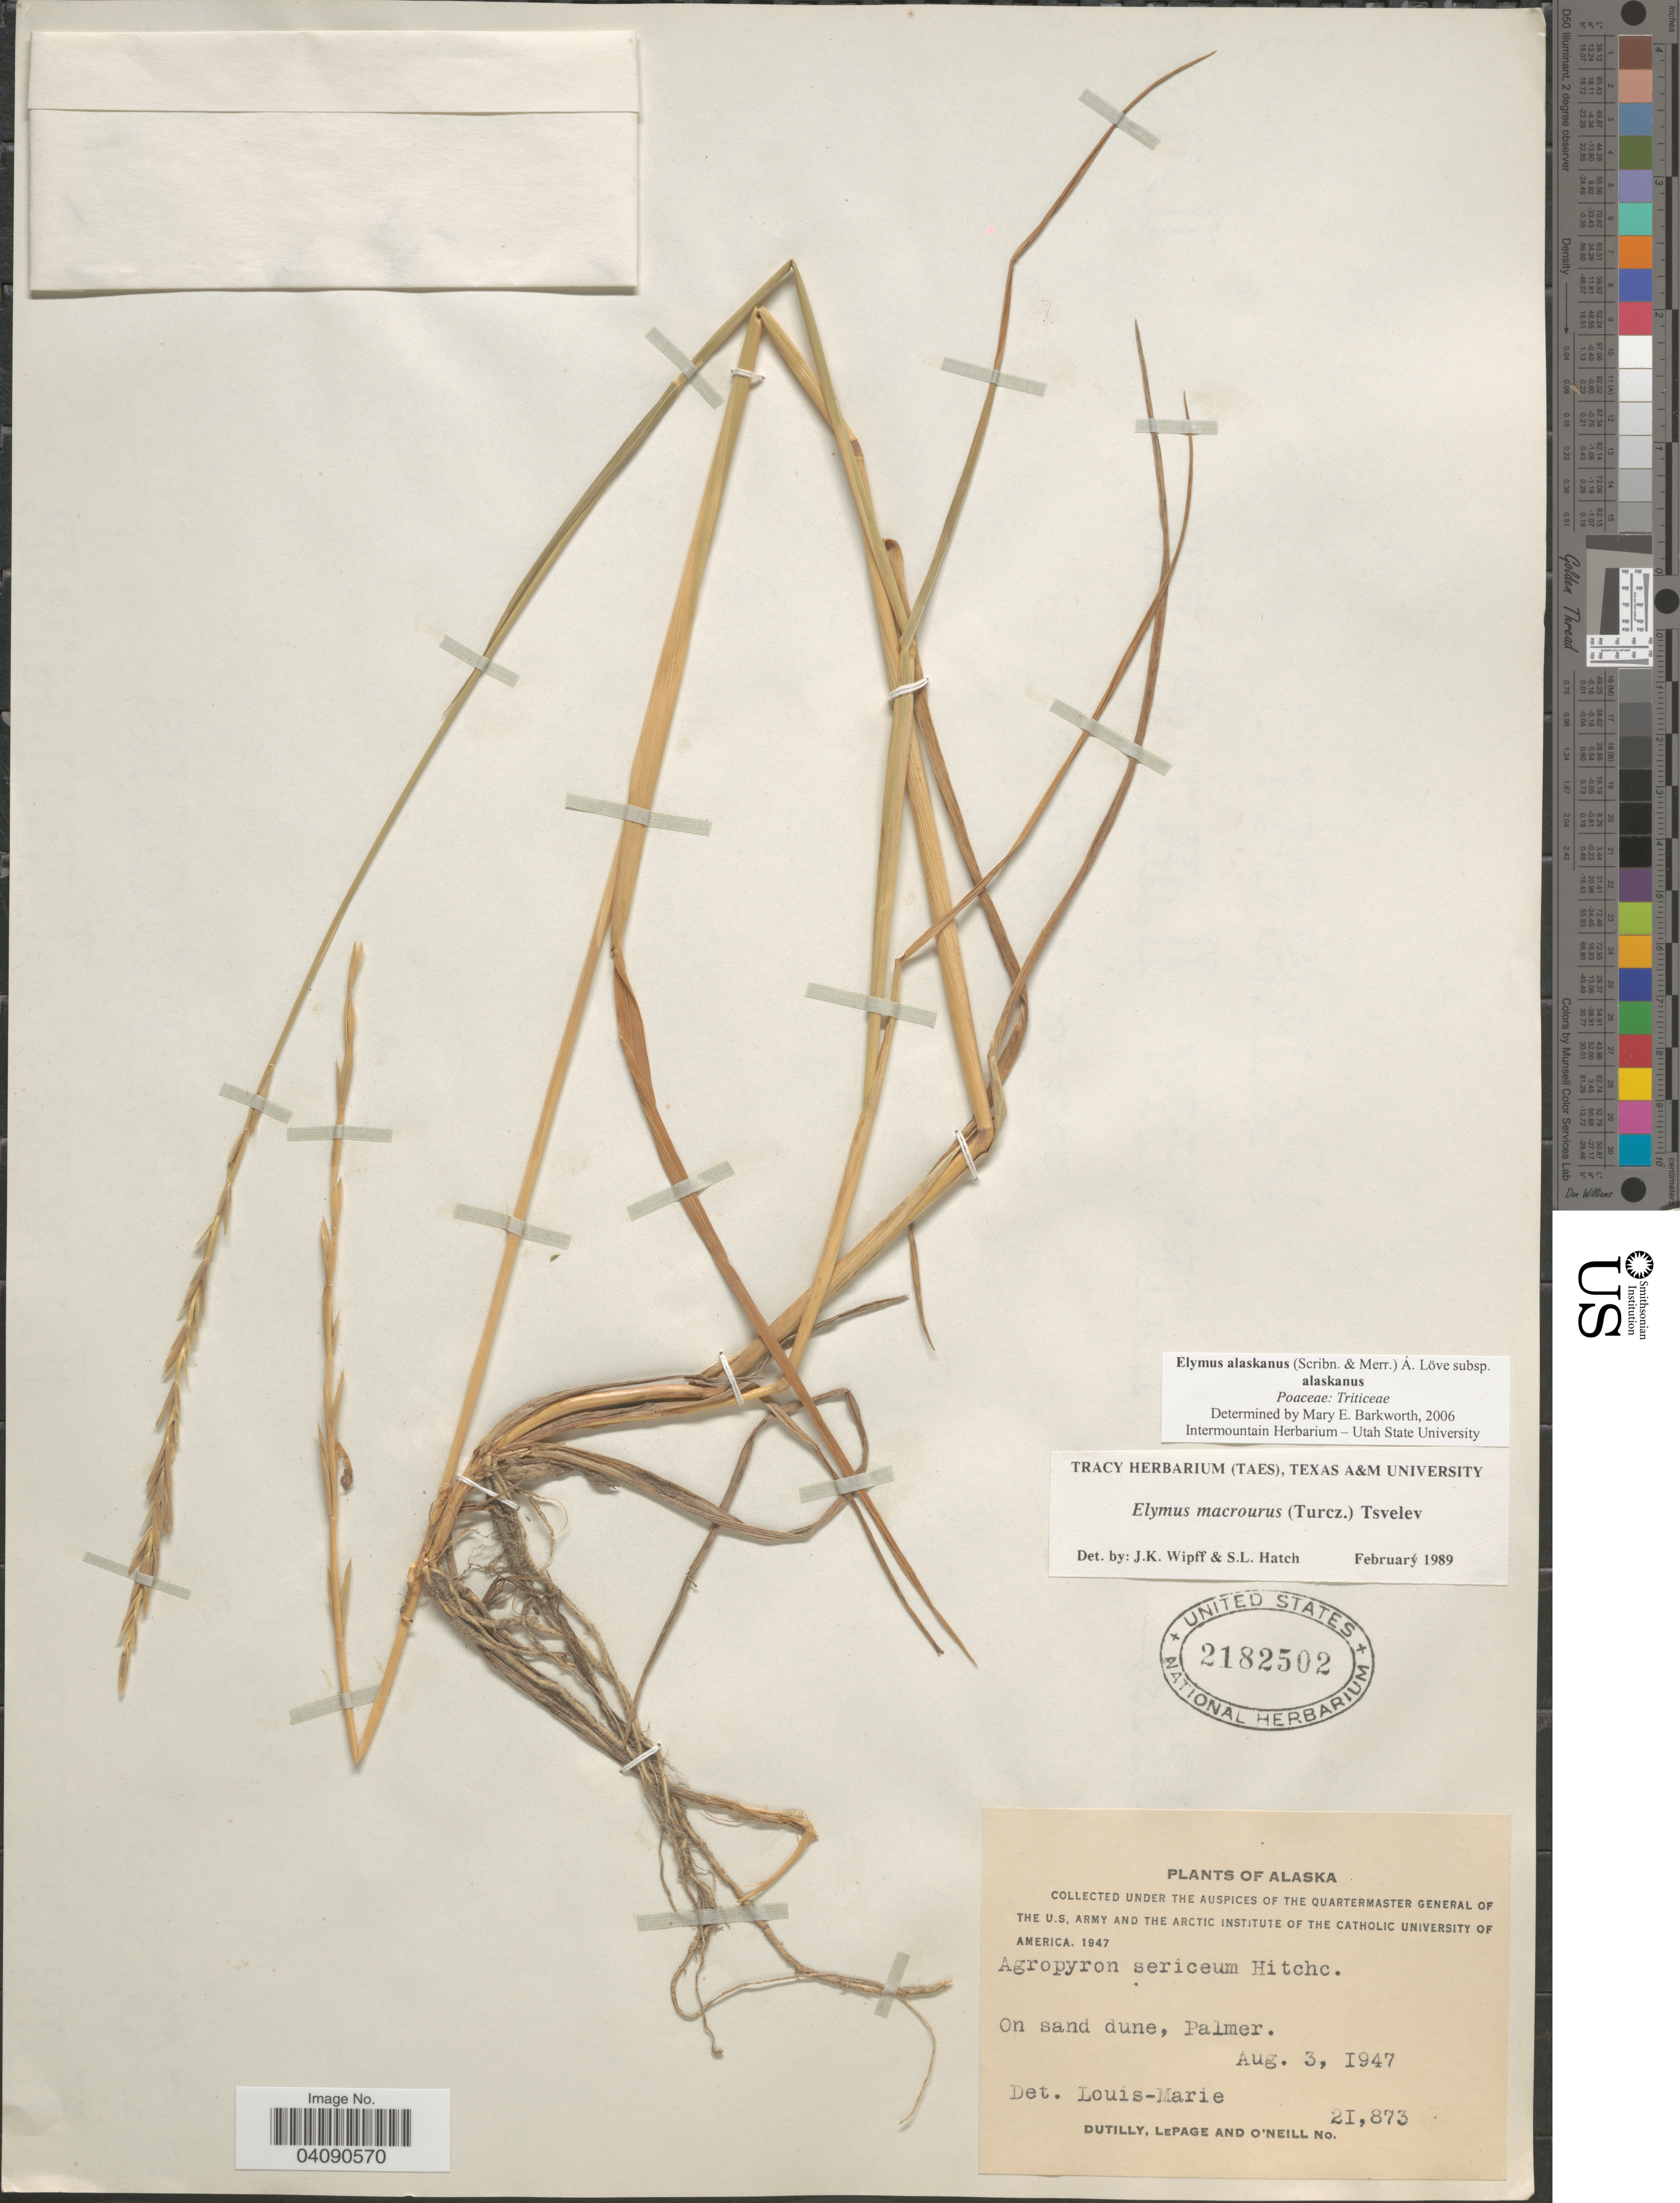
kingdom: Plantae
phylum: Tracheophyta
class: Liliopsida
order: Poales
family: Poaceae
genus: Elymus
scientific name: Elymus alaskanus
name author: (Scribn. & Merr.) Á. Löve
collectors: -. Dutilly, -. LePage & -. O'Neill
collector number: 21873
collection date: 1947-08-03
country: United States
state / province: Alaska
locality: On sand dune, Palmer.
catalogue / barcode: US 2182502